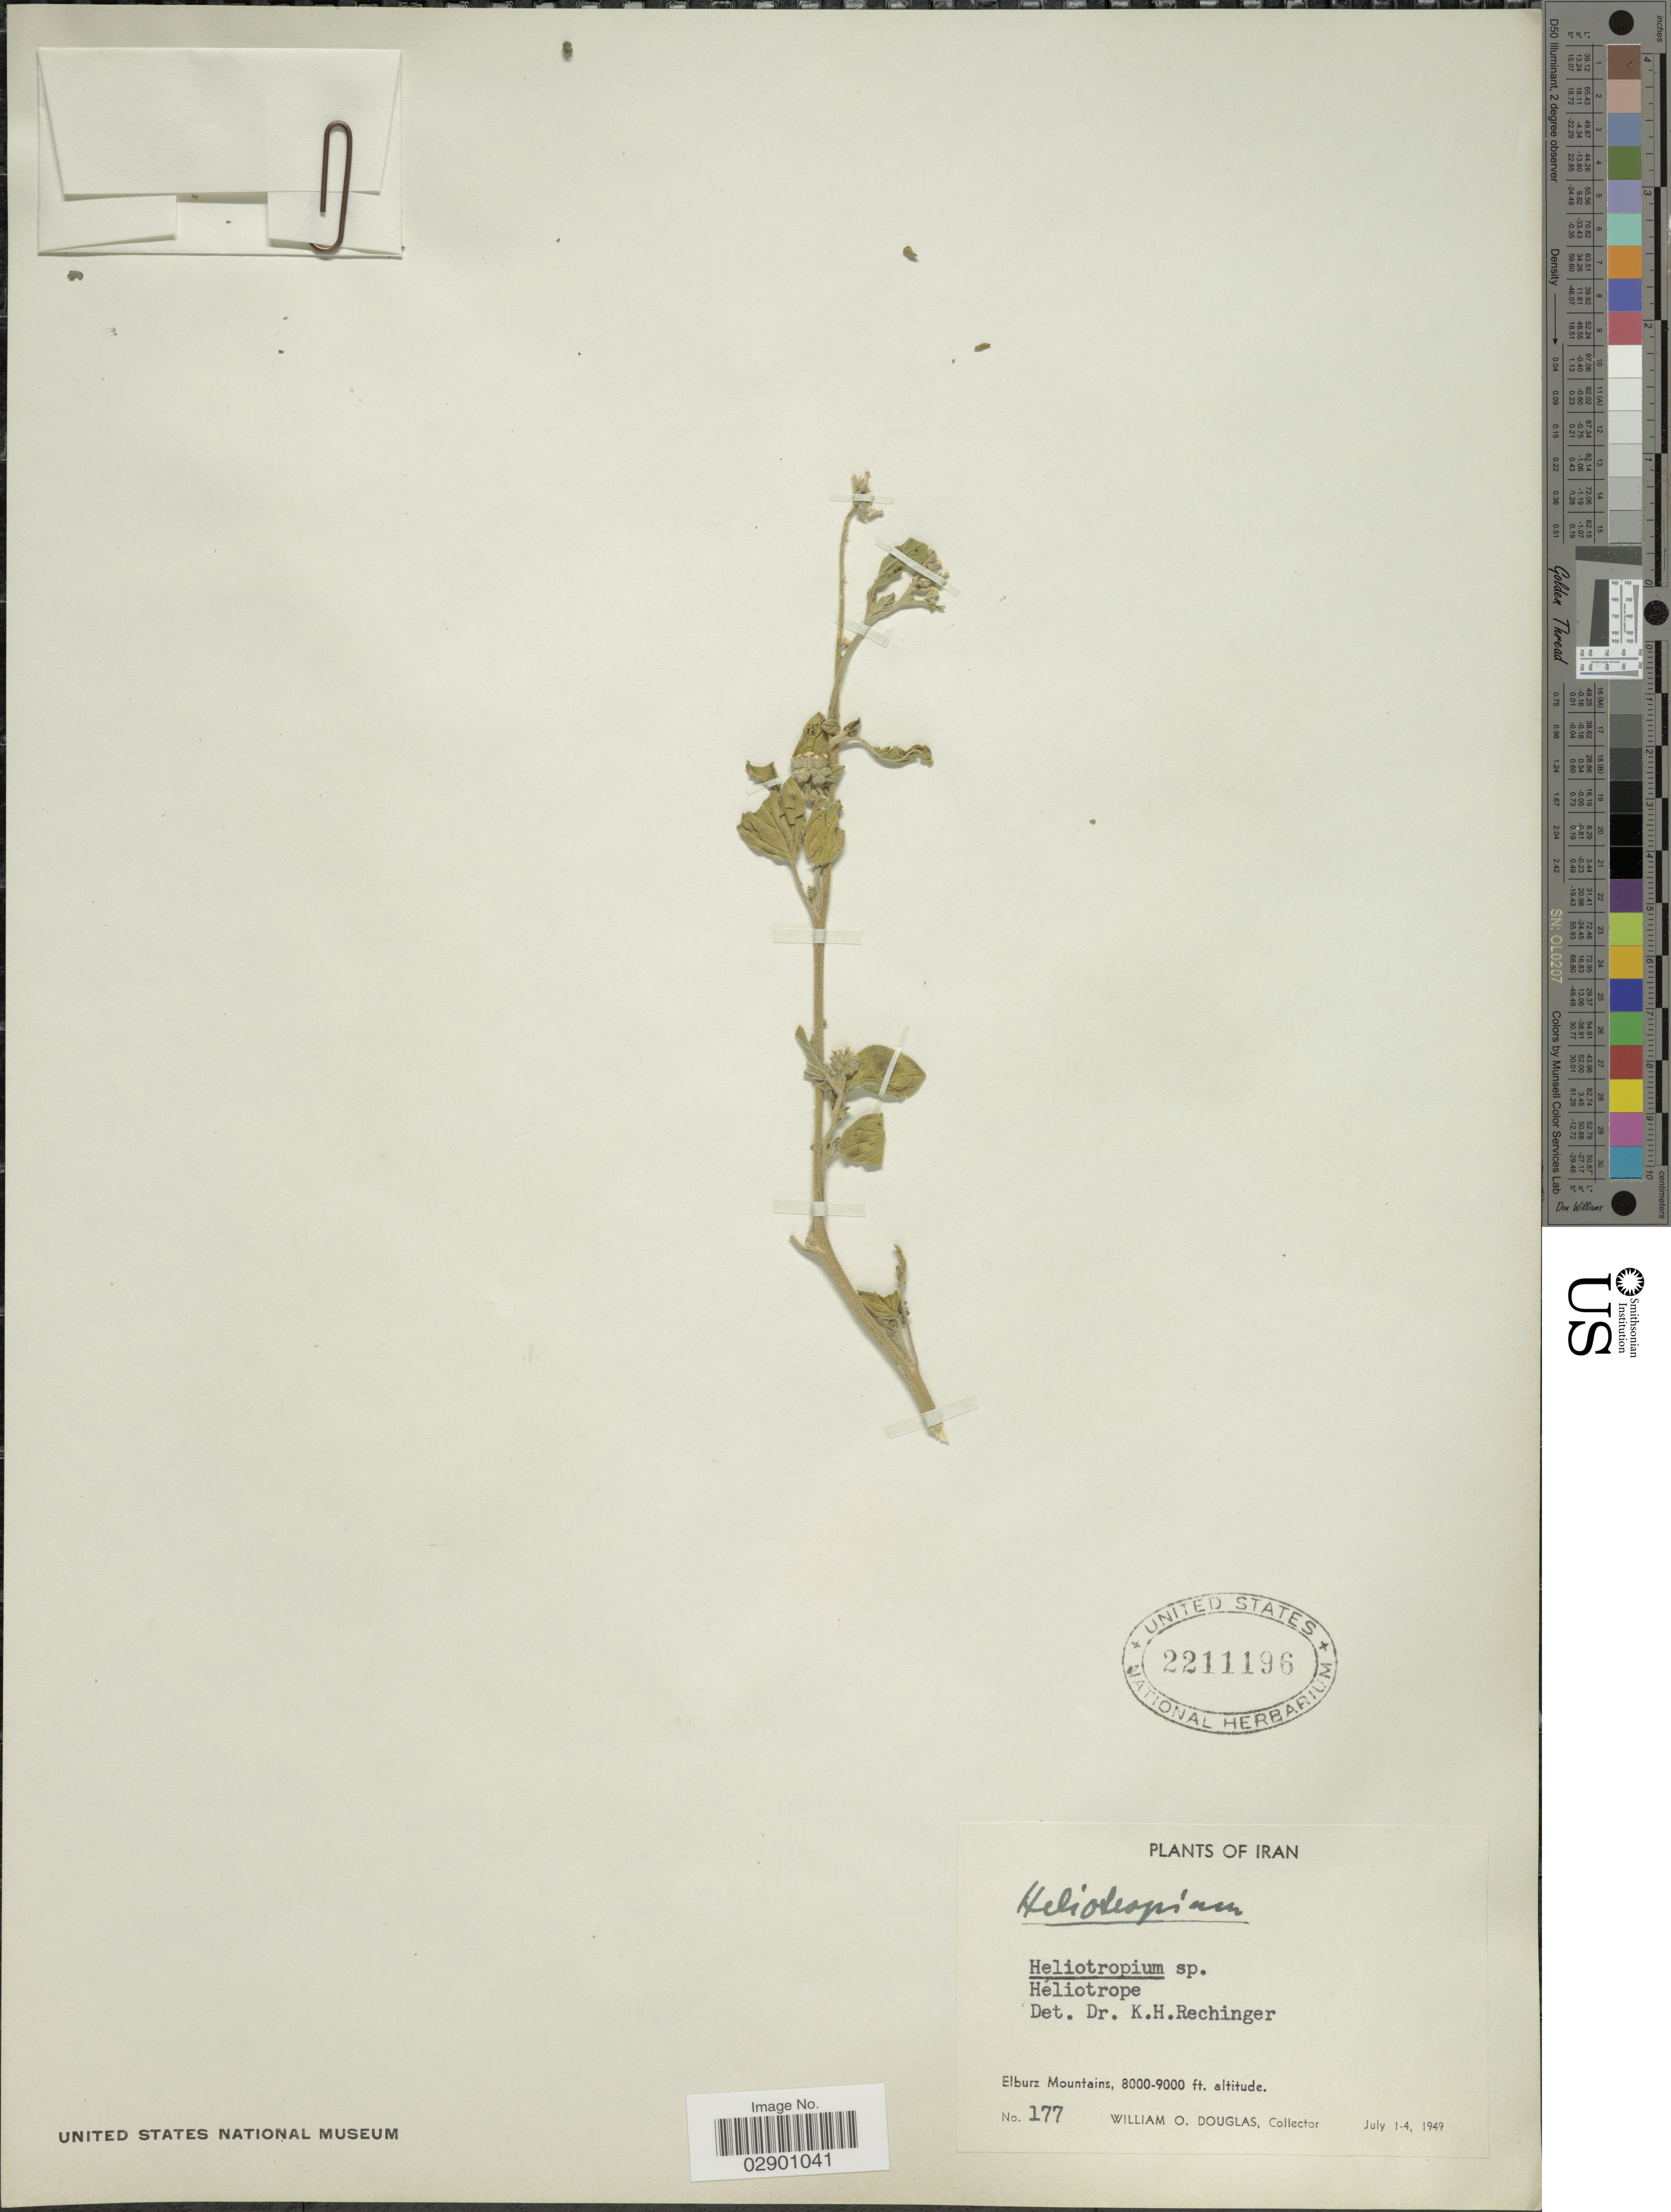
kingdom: Plantae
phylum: Tracheophyta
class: Magnoliopsida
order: Boraginales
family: Heliotropiaceae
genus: Heliotropium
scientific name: Heliotropium sp.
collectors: W. Douglas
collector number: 177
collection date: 1949-07-01/1949-07-04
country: Iran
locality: Elburz Mountains.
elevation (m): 2438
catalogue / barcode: US 2211196